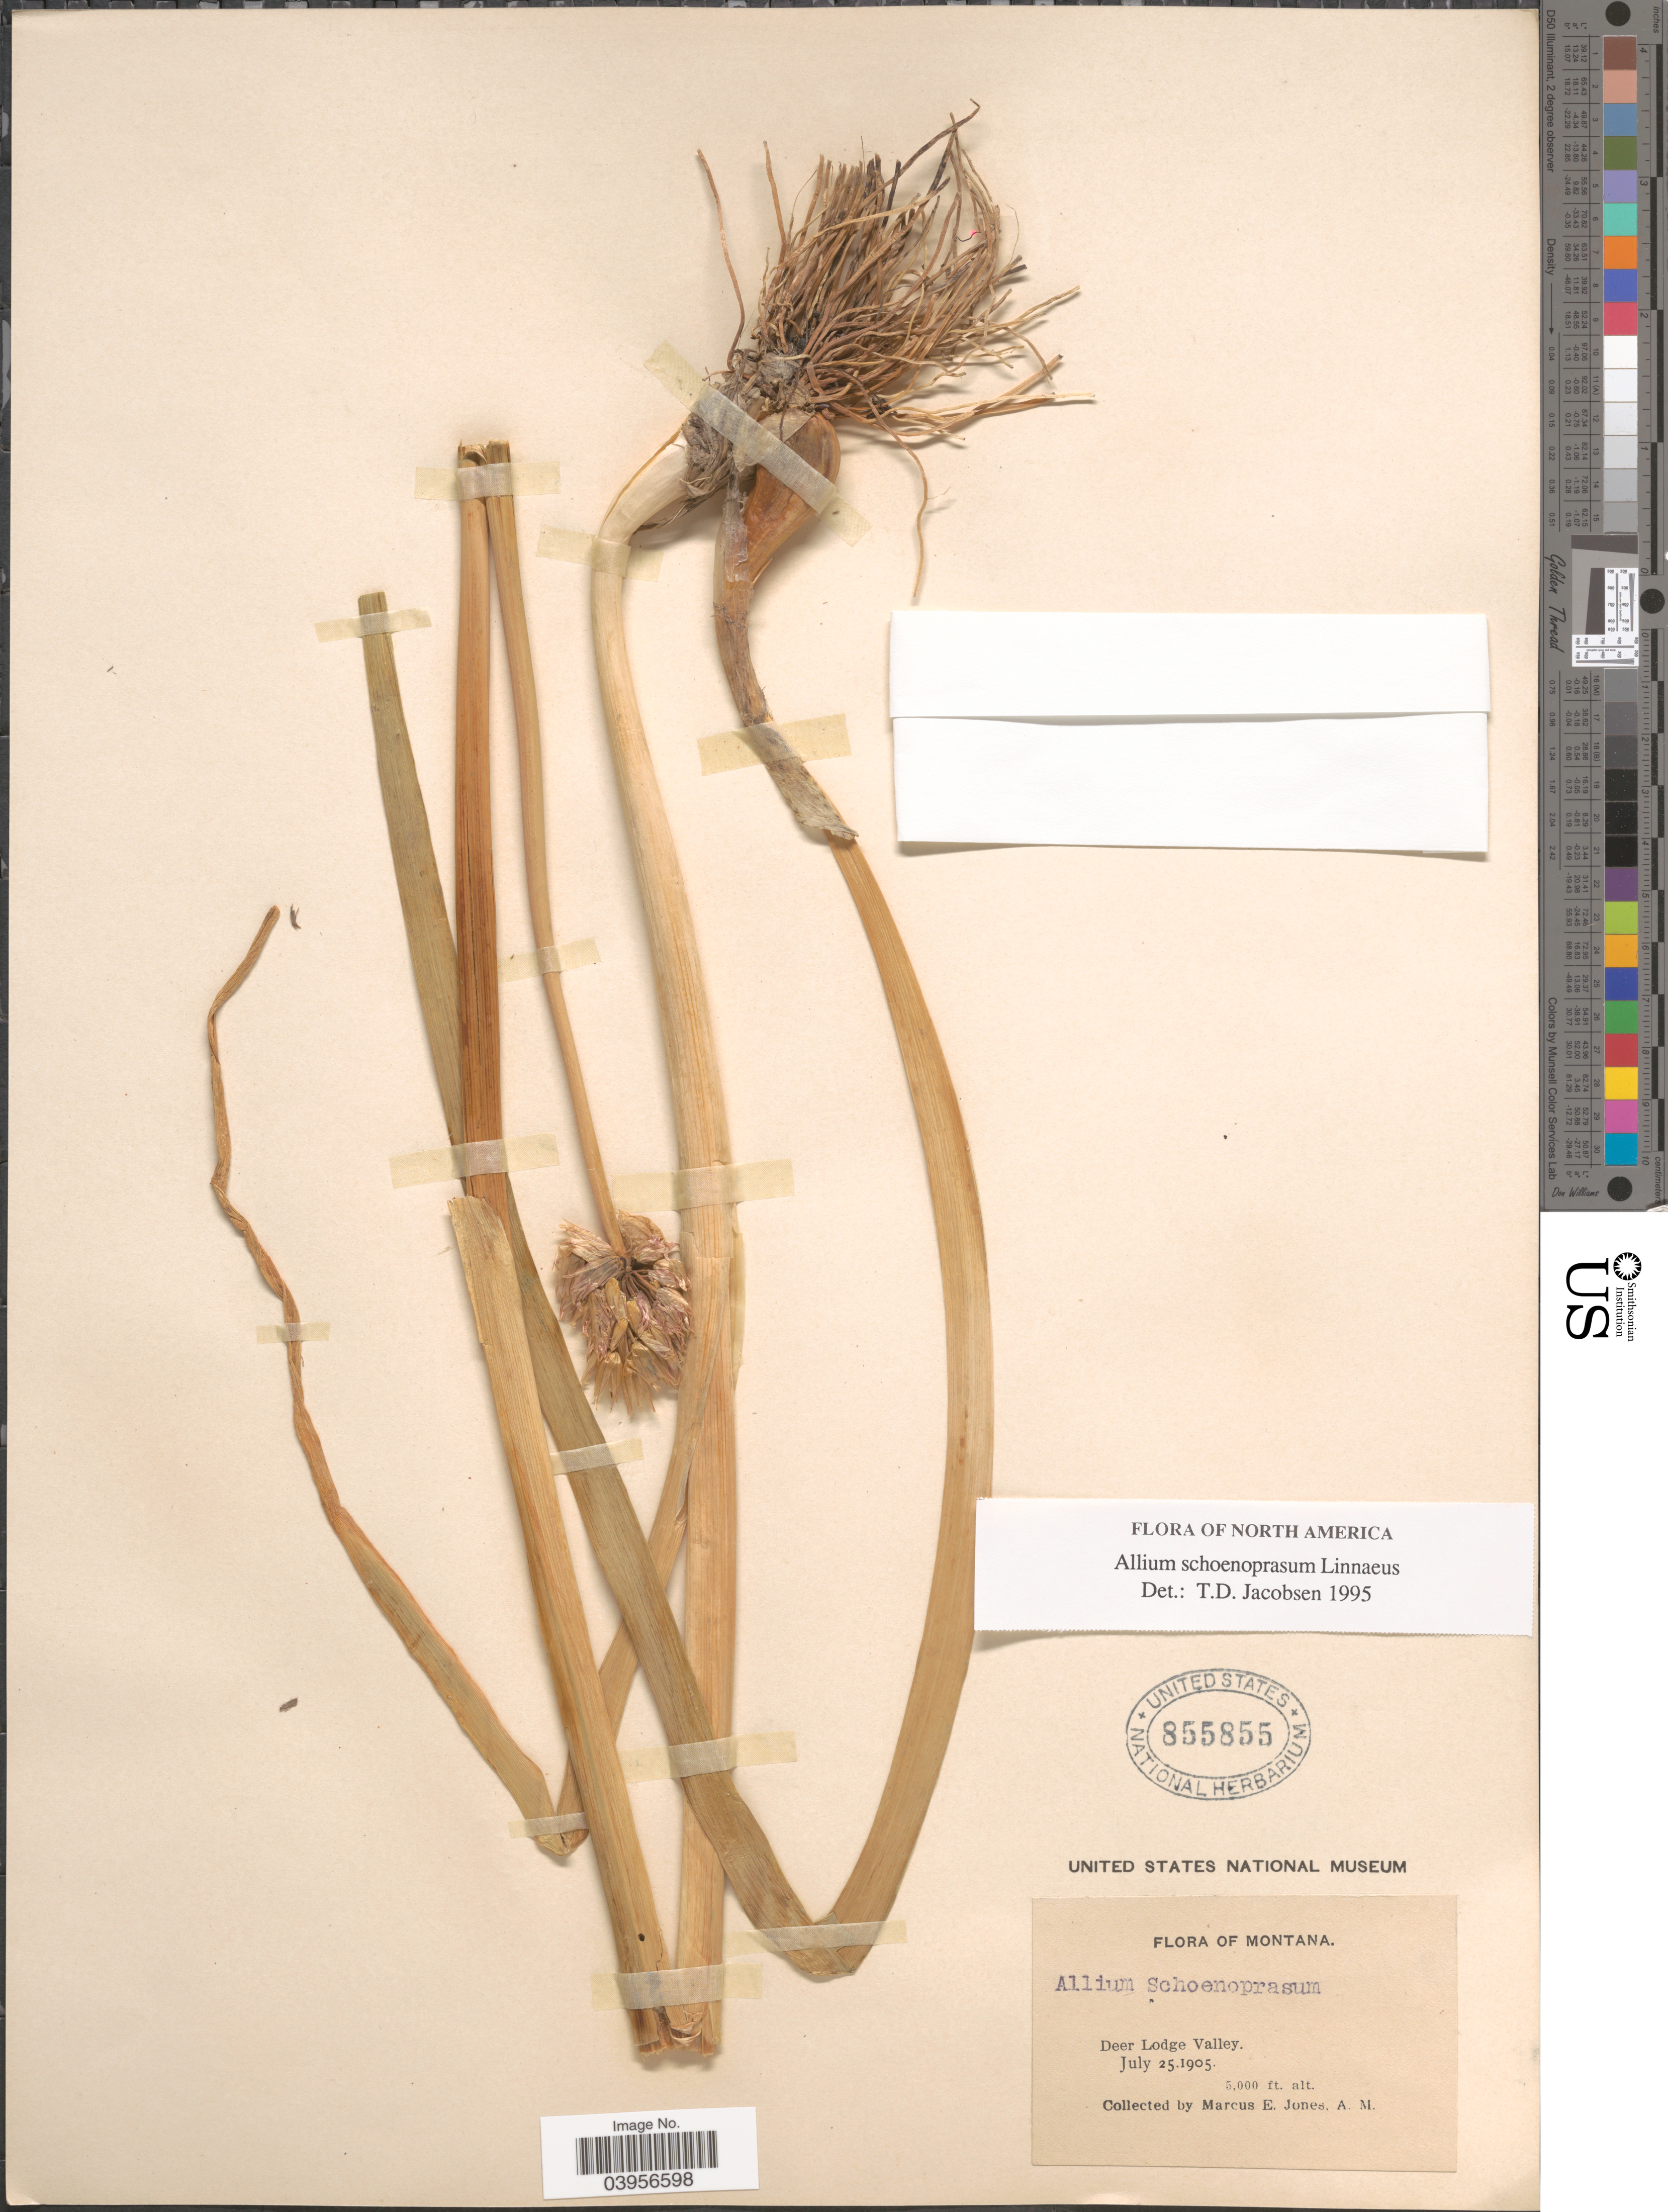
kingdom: Plantae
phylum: Tracheophyta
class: Liliopsida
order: Asparagales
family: Amaryllidaceae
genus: Allium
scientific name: Allium schoenoprasum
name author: L.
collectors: M. E. Jones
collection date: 1905-07-25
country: United States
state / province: Montana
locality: Deer Lodge Valley.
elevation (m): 1524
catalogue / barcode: US 855855